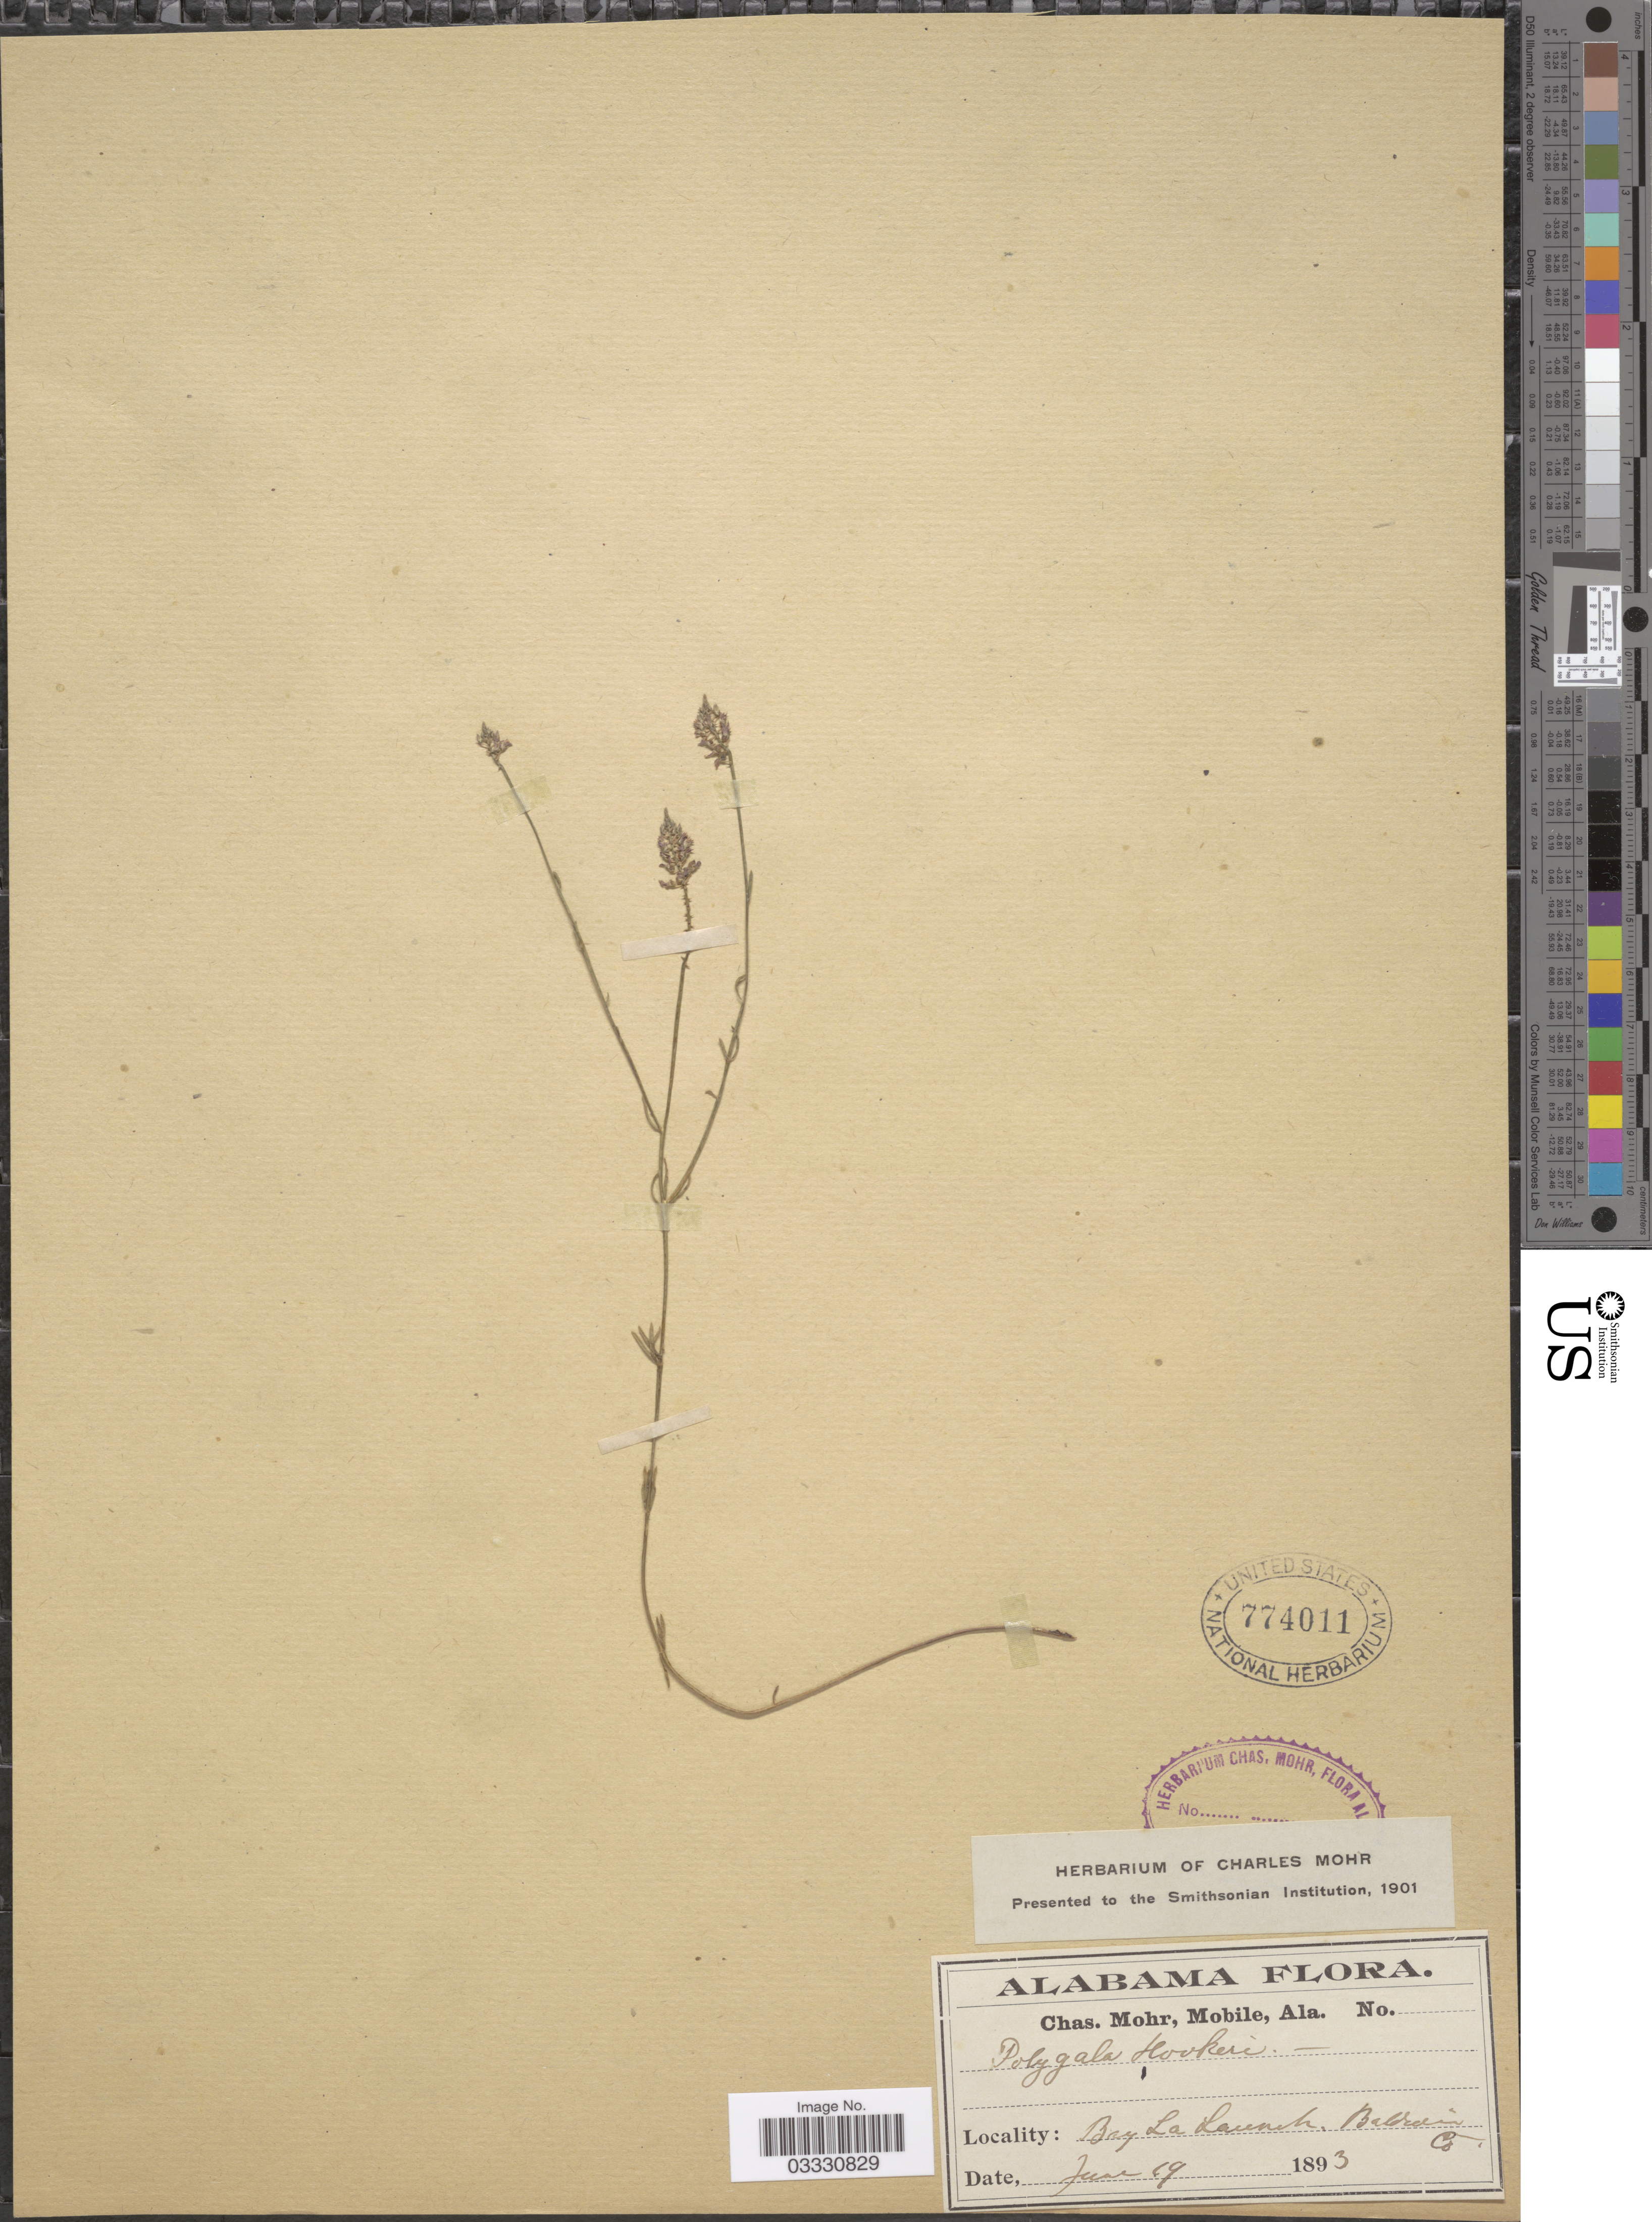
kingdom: Plantae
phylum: Tracheophyta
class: Magnoliopsida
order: Fabales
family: Polygalaceae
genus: Polygala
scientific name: Polygala hookeri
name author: Torr. & A. Gray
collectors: Mohr, C. T. (herbarium)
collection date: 1893-06-19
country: United States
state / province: Alabama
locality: Bay La Launch, Baldwin Co.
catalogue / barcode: US 774011